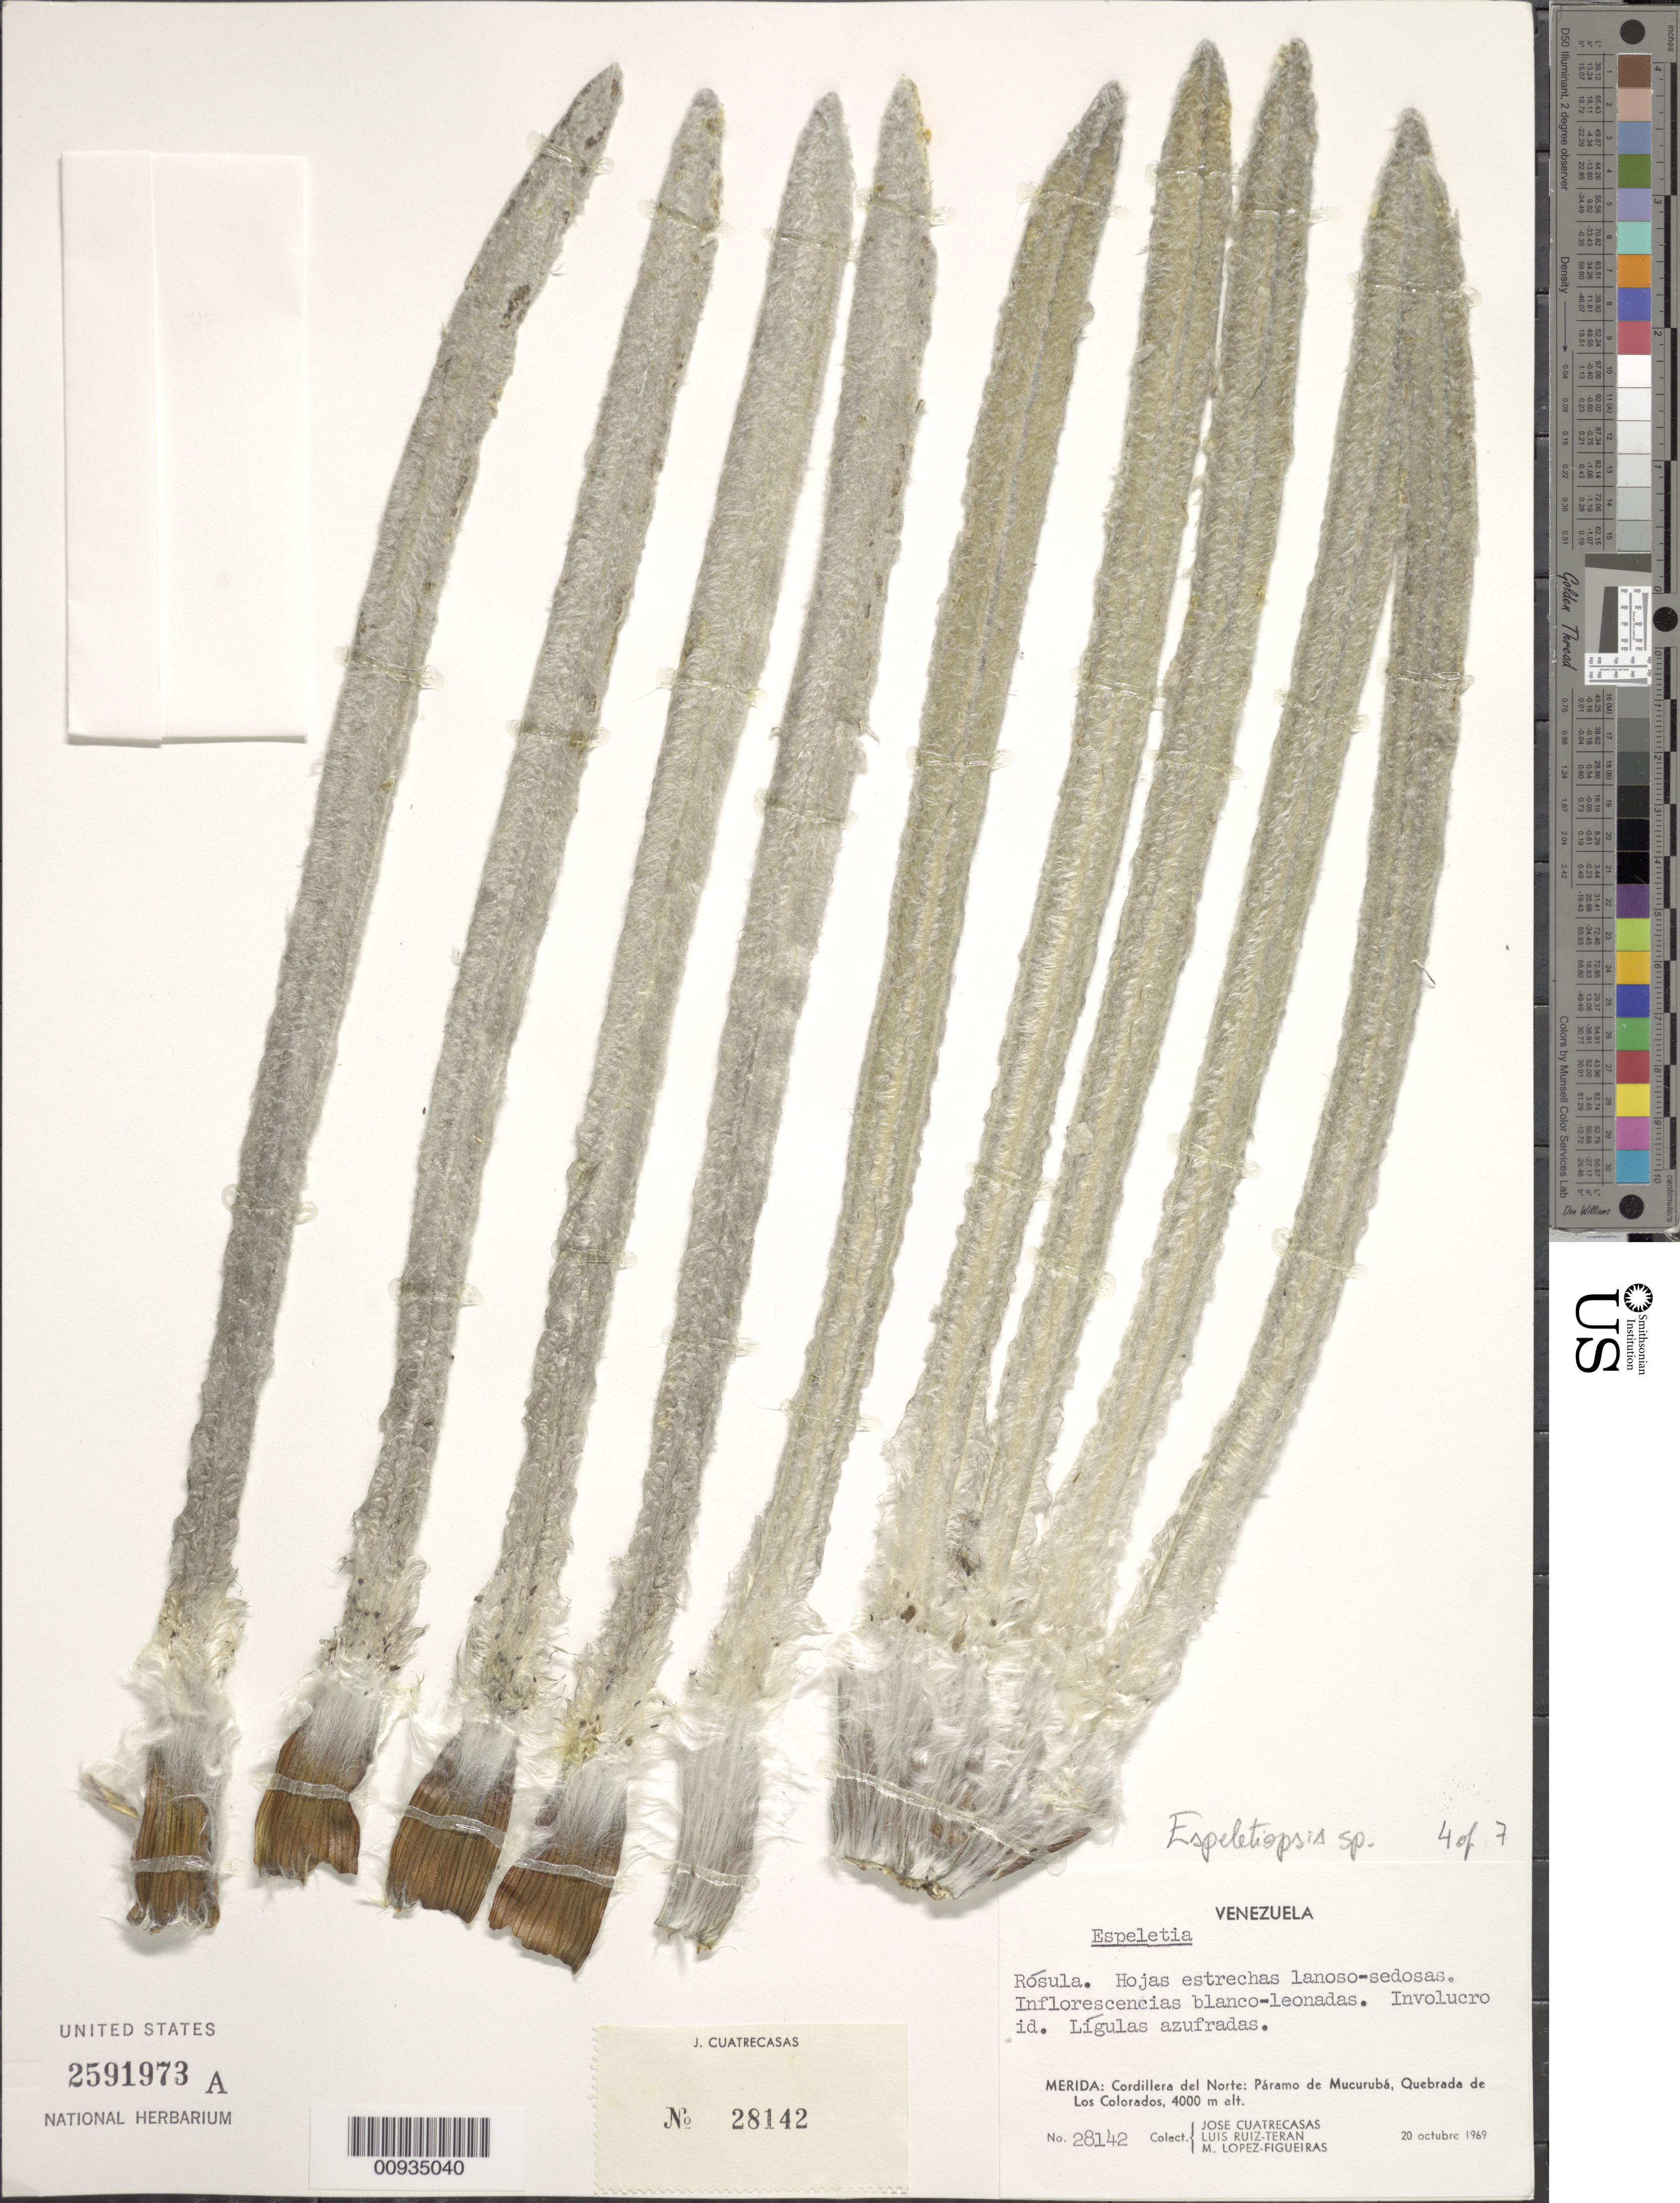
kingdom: Plantae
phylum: Tracheophyta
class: Magnoliopsida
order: Asterales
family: Asteraceae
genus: Espeletiopsis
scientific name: Espeletiopsis sp.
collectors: J. Cuatrecasas, L. Teran & M. López Figueiras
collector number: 28142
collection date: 1969-10-20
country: Venezuela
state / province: Mérida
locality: Cordillera del Norte, Paramo de Mucuruba, Quebrada deLos Colorados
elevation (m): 4000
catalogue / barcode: US 2591973A